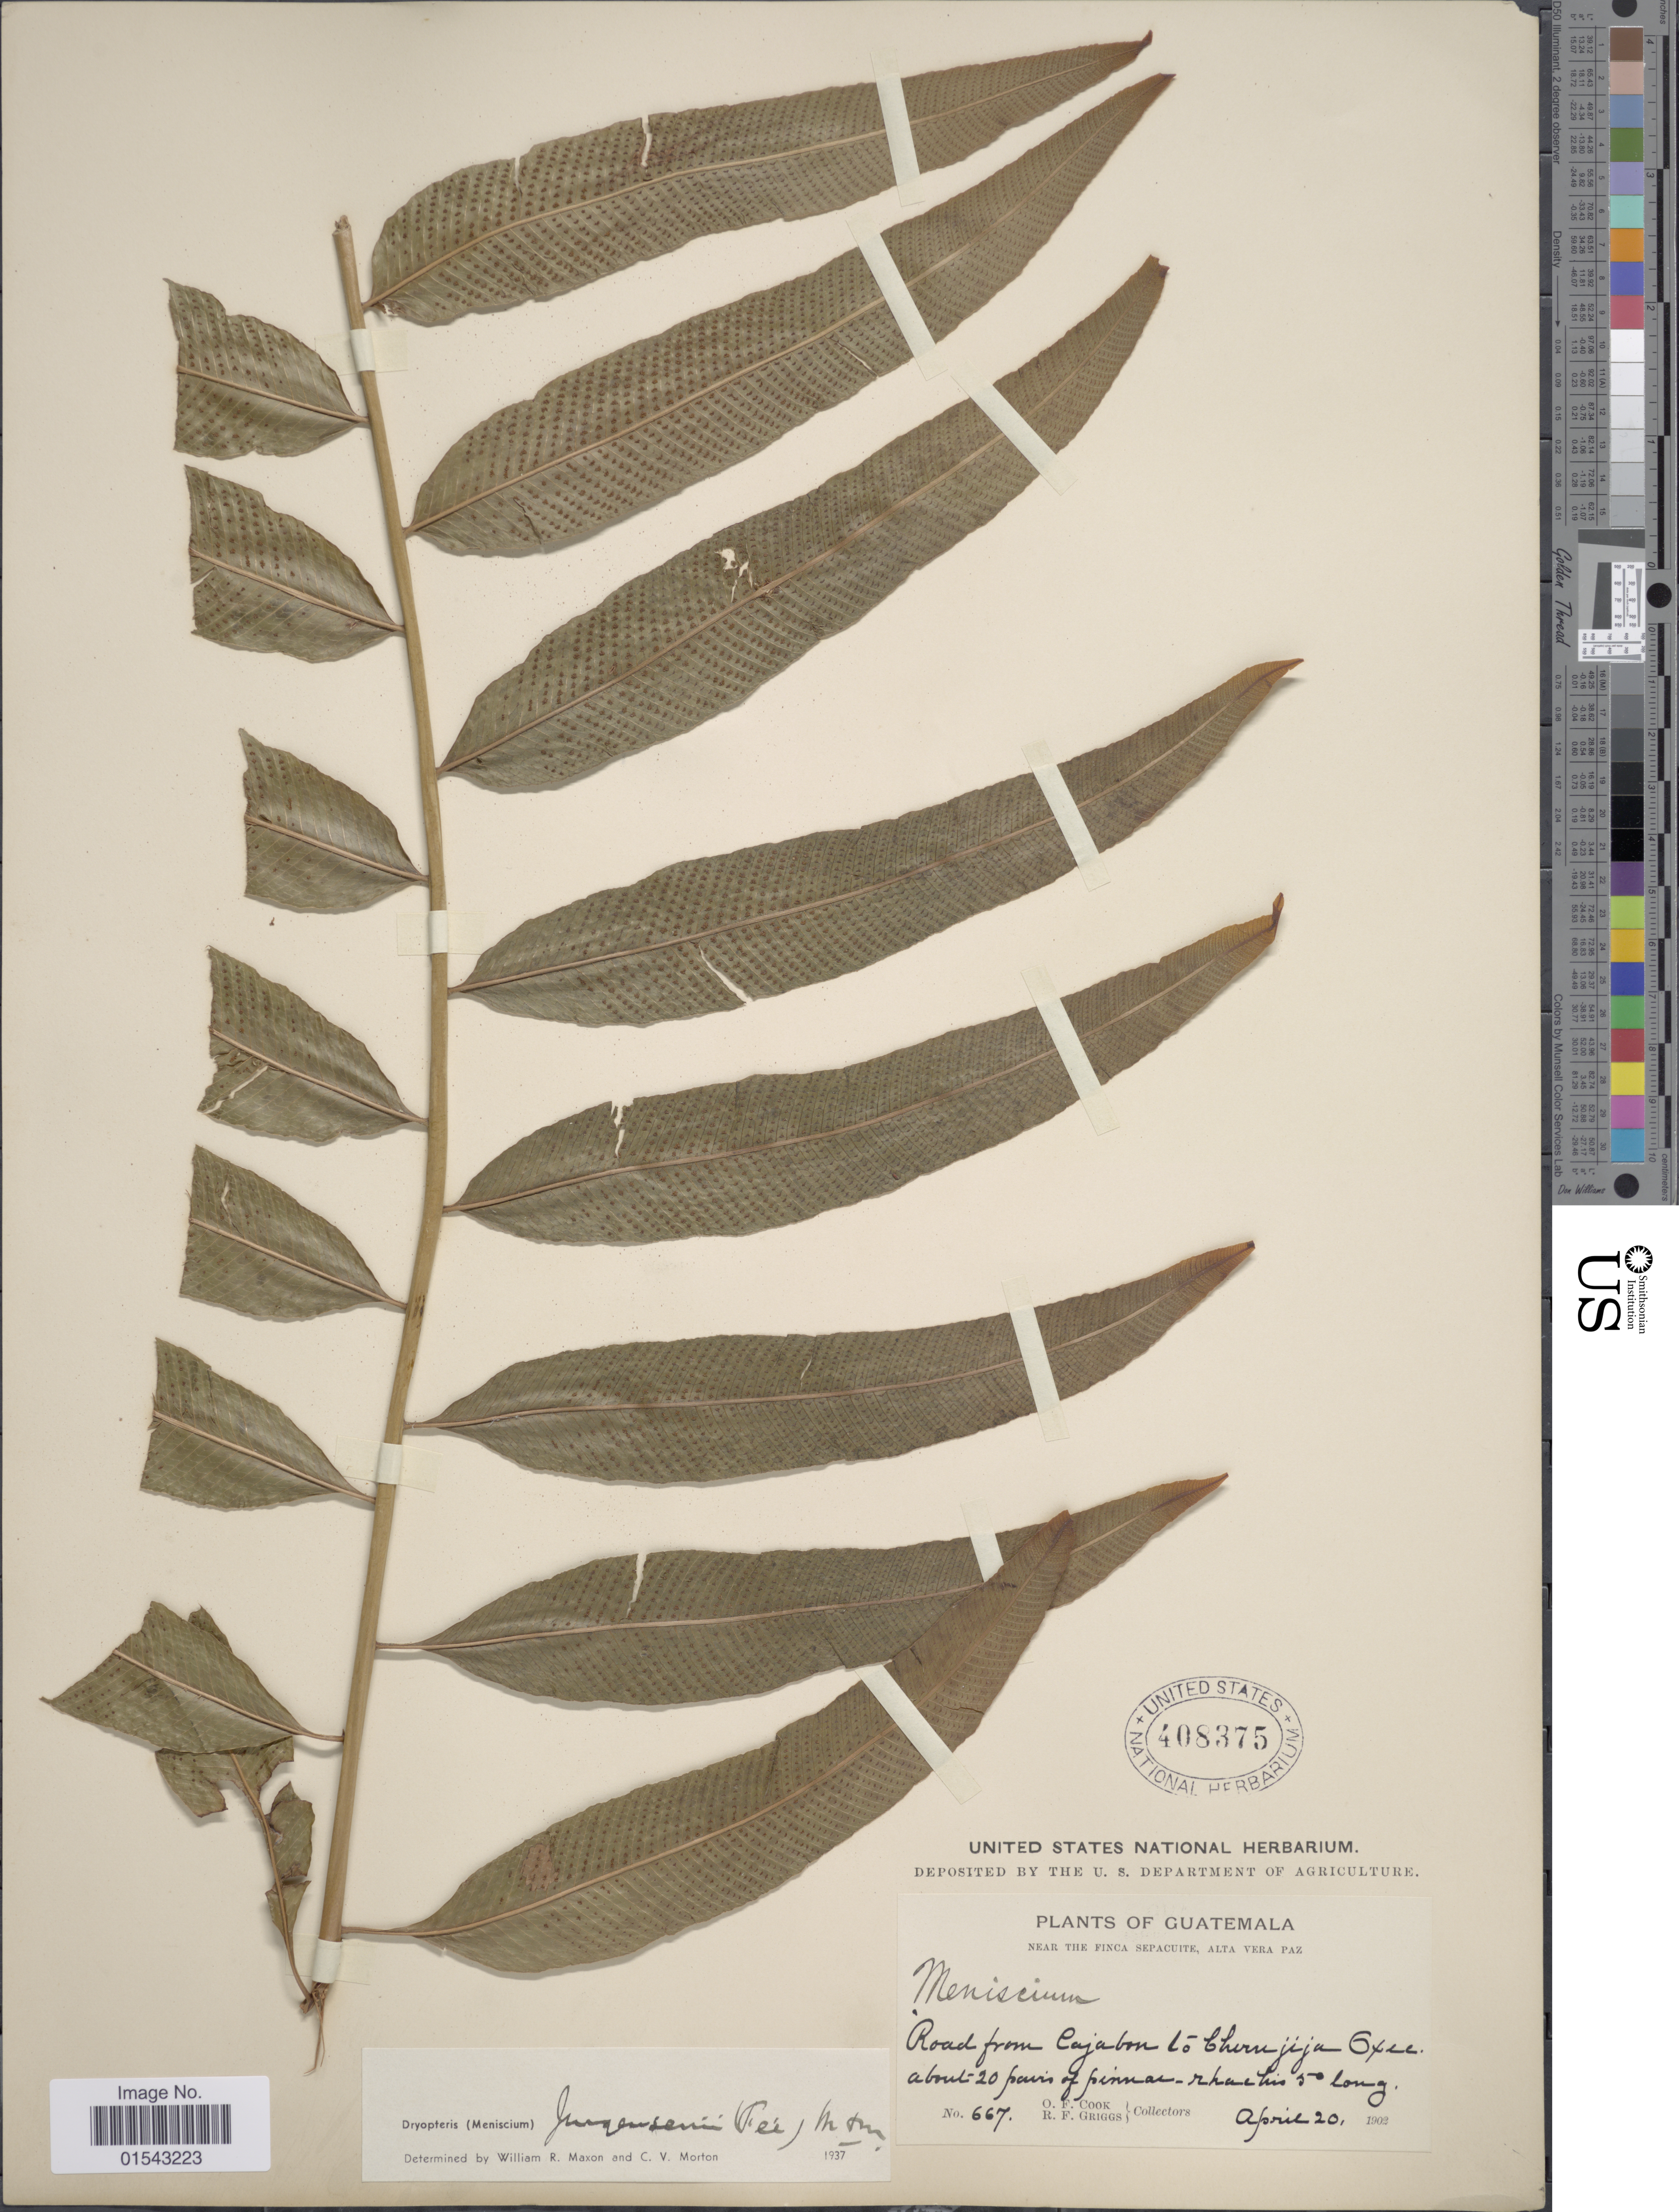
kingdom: Plantae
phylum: Tracheophyta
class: Polypodiopsida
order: Polypodiales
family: Thelypteridaceae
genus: Meniscium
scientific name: Meniscium falcatum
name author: Liebm.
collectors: O. F. Cook & R. F. Griggs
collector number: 667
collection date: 1902-04-20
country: Guatemala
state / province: Alta Verapaz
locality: Guatemala, near the Finca Sepacuite, Alta Vera Paz, road from Cajabon to Cherujija Oxec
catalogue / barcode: US 408375